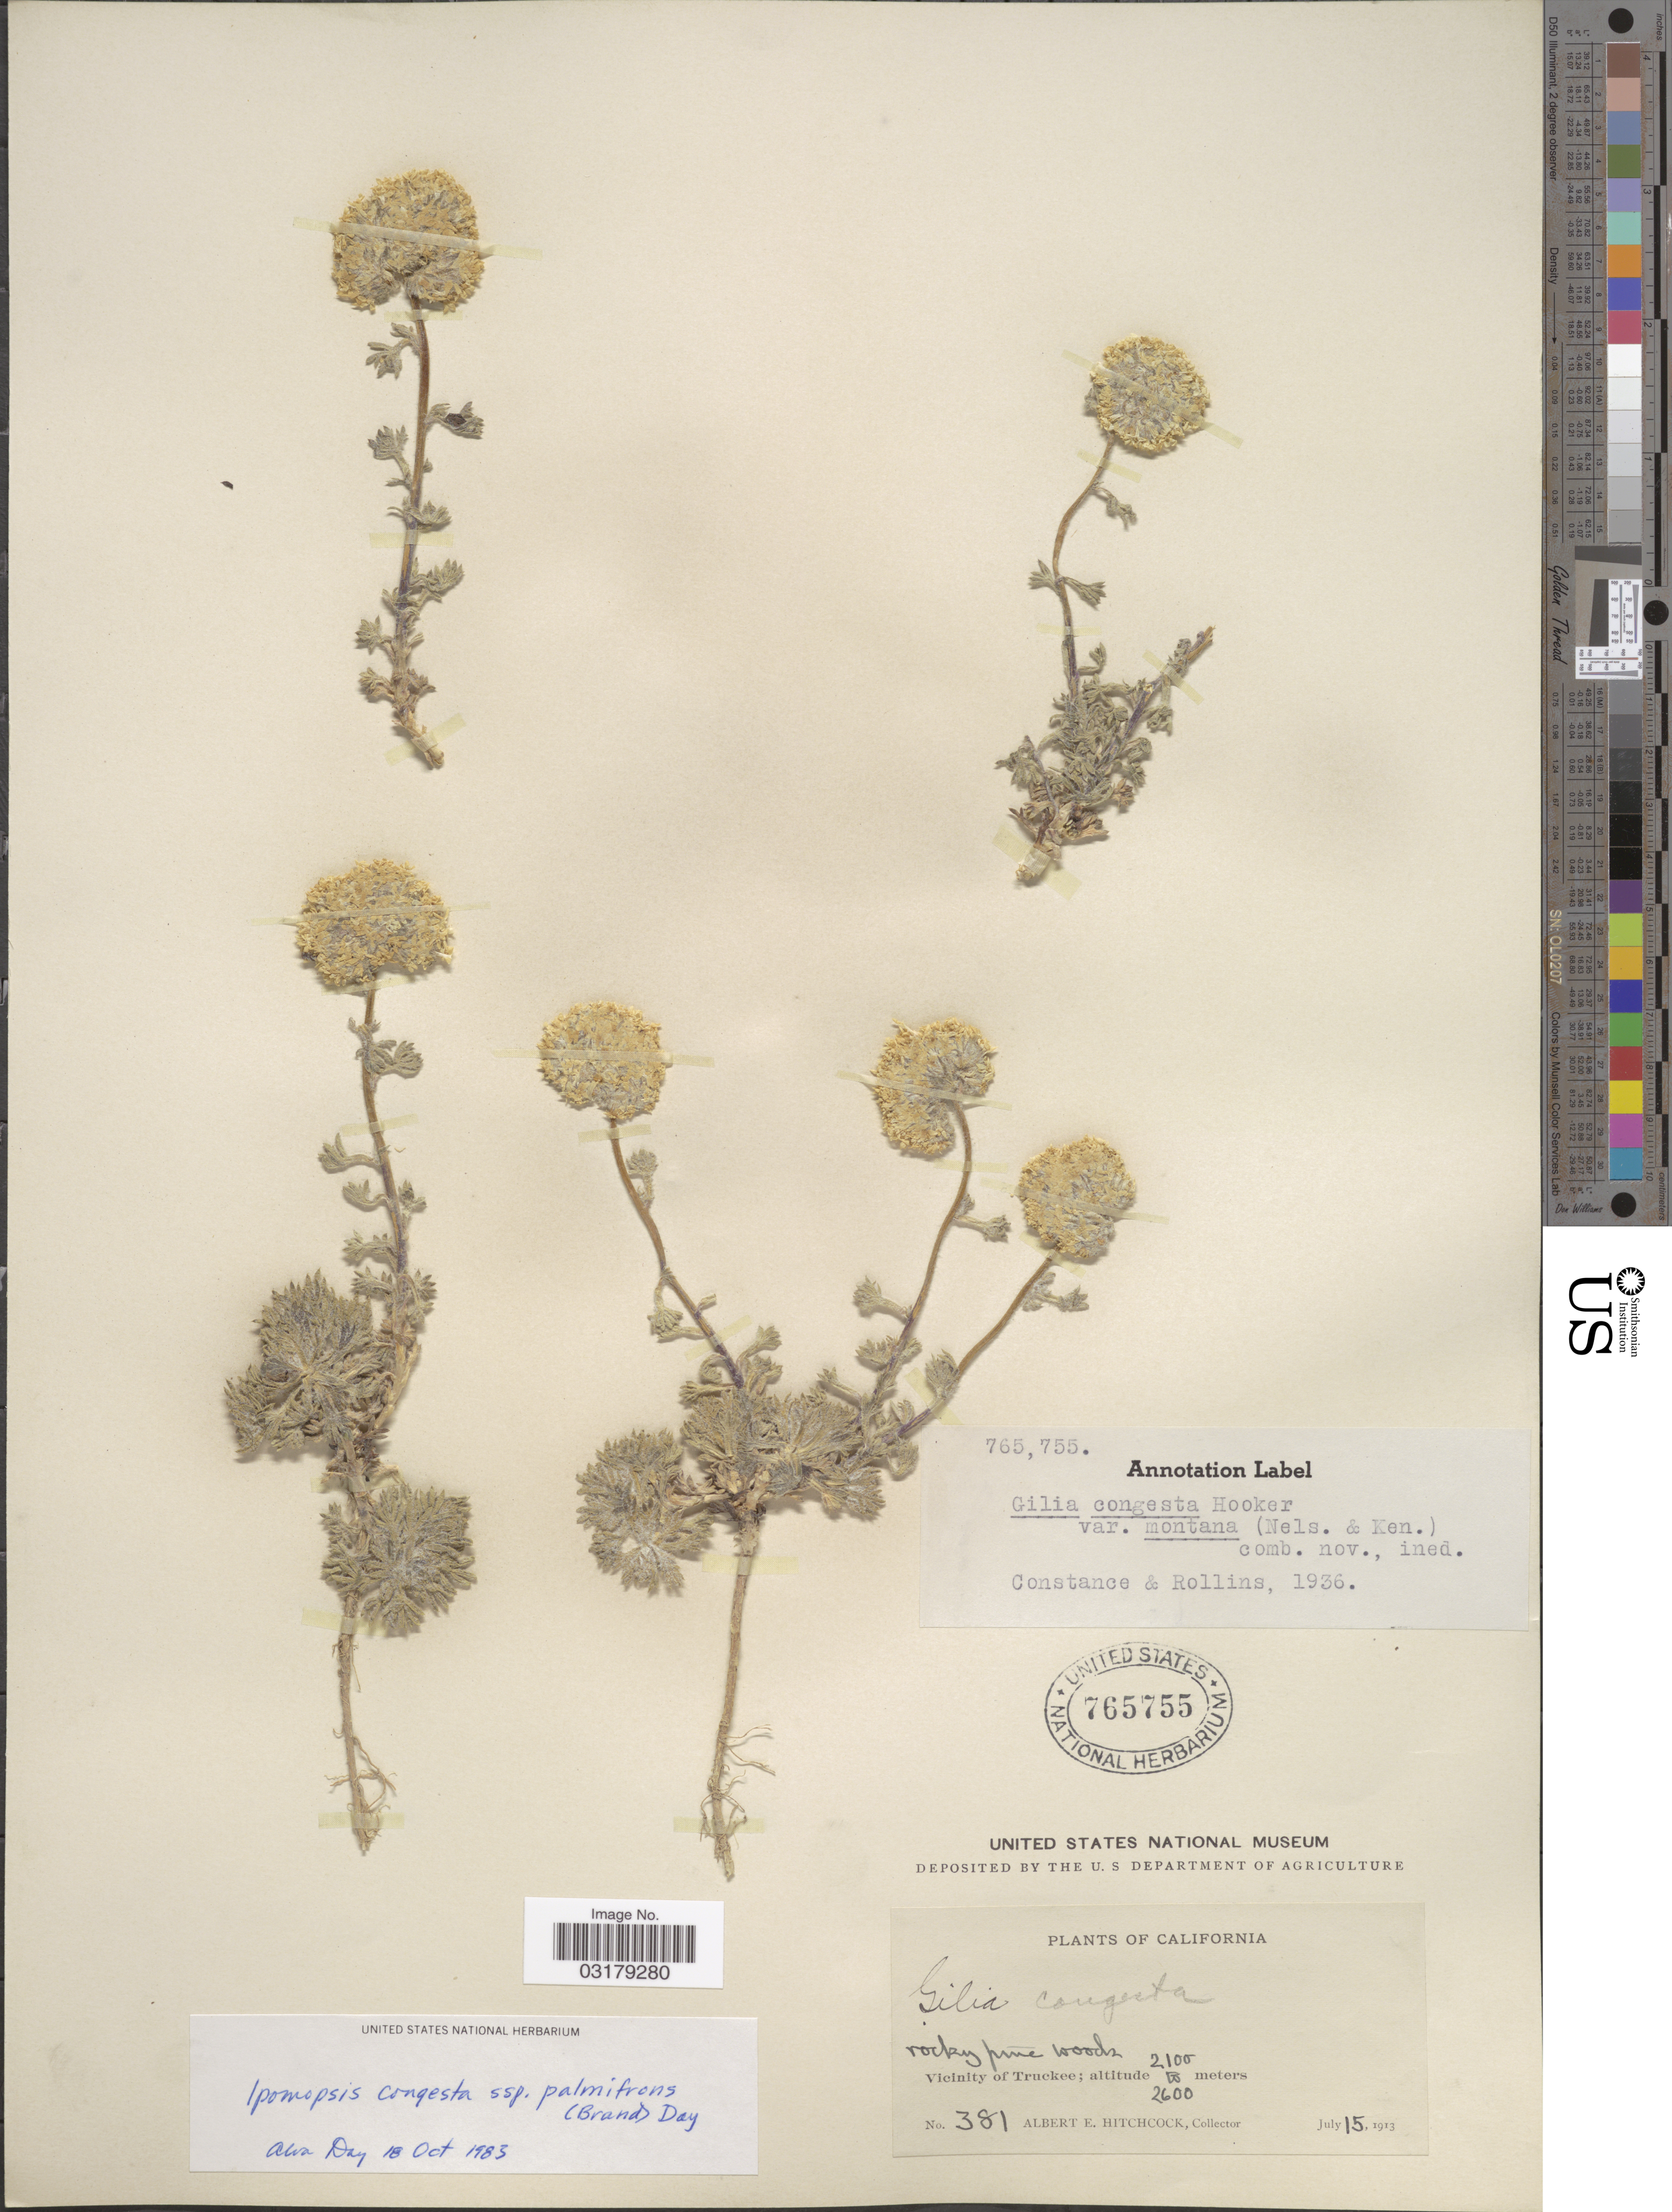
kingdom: Plantae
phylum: Tracheophyta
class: Magnoliopsida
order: Ericales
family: Polemoniaceae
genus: Ipomopsis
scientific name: Ipomopsis congesta var. montana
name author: (Constance & Rollins) Reveal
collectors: A. Hitchcock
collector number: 381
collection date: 1913-07-15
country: United States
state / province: California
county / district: Nevada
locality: Vicinity of Truckee.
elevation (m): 2100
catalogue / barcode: US 765755